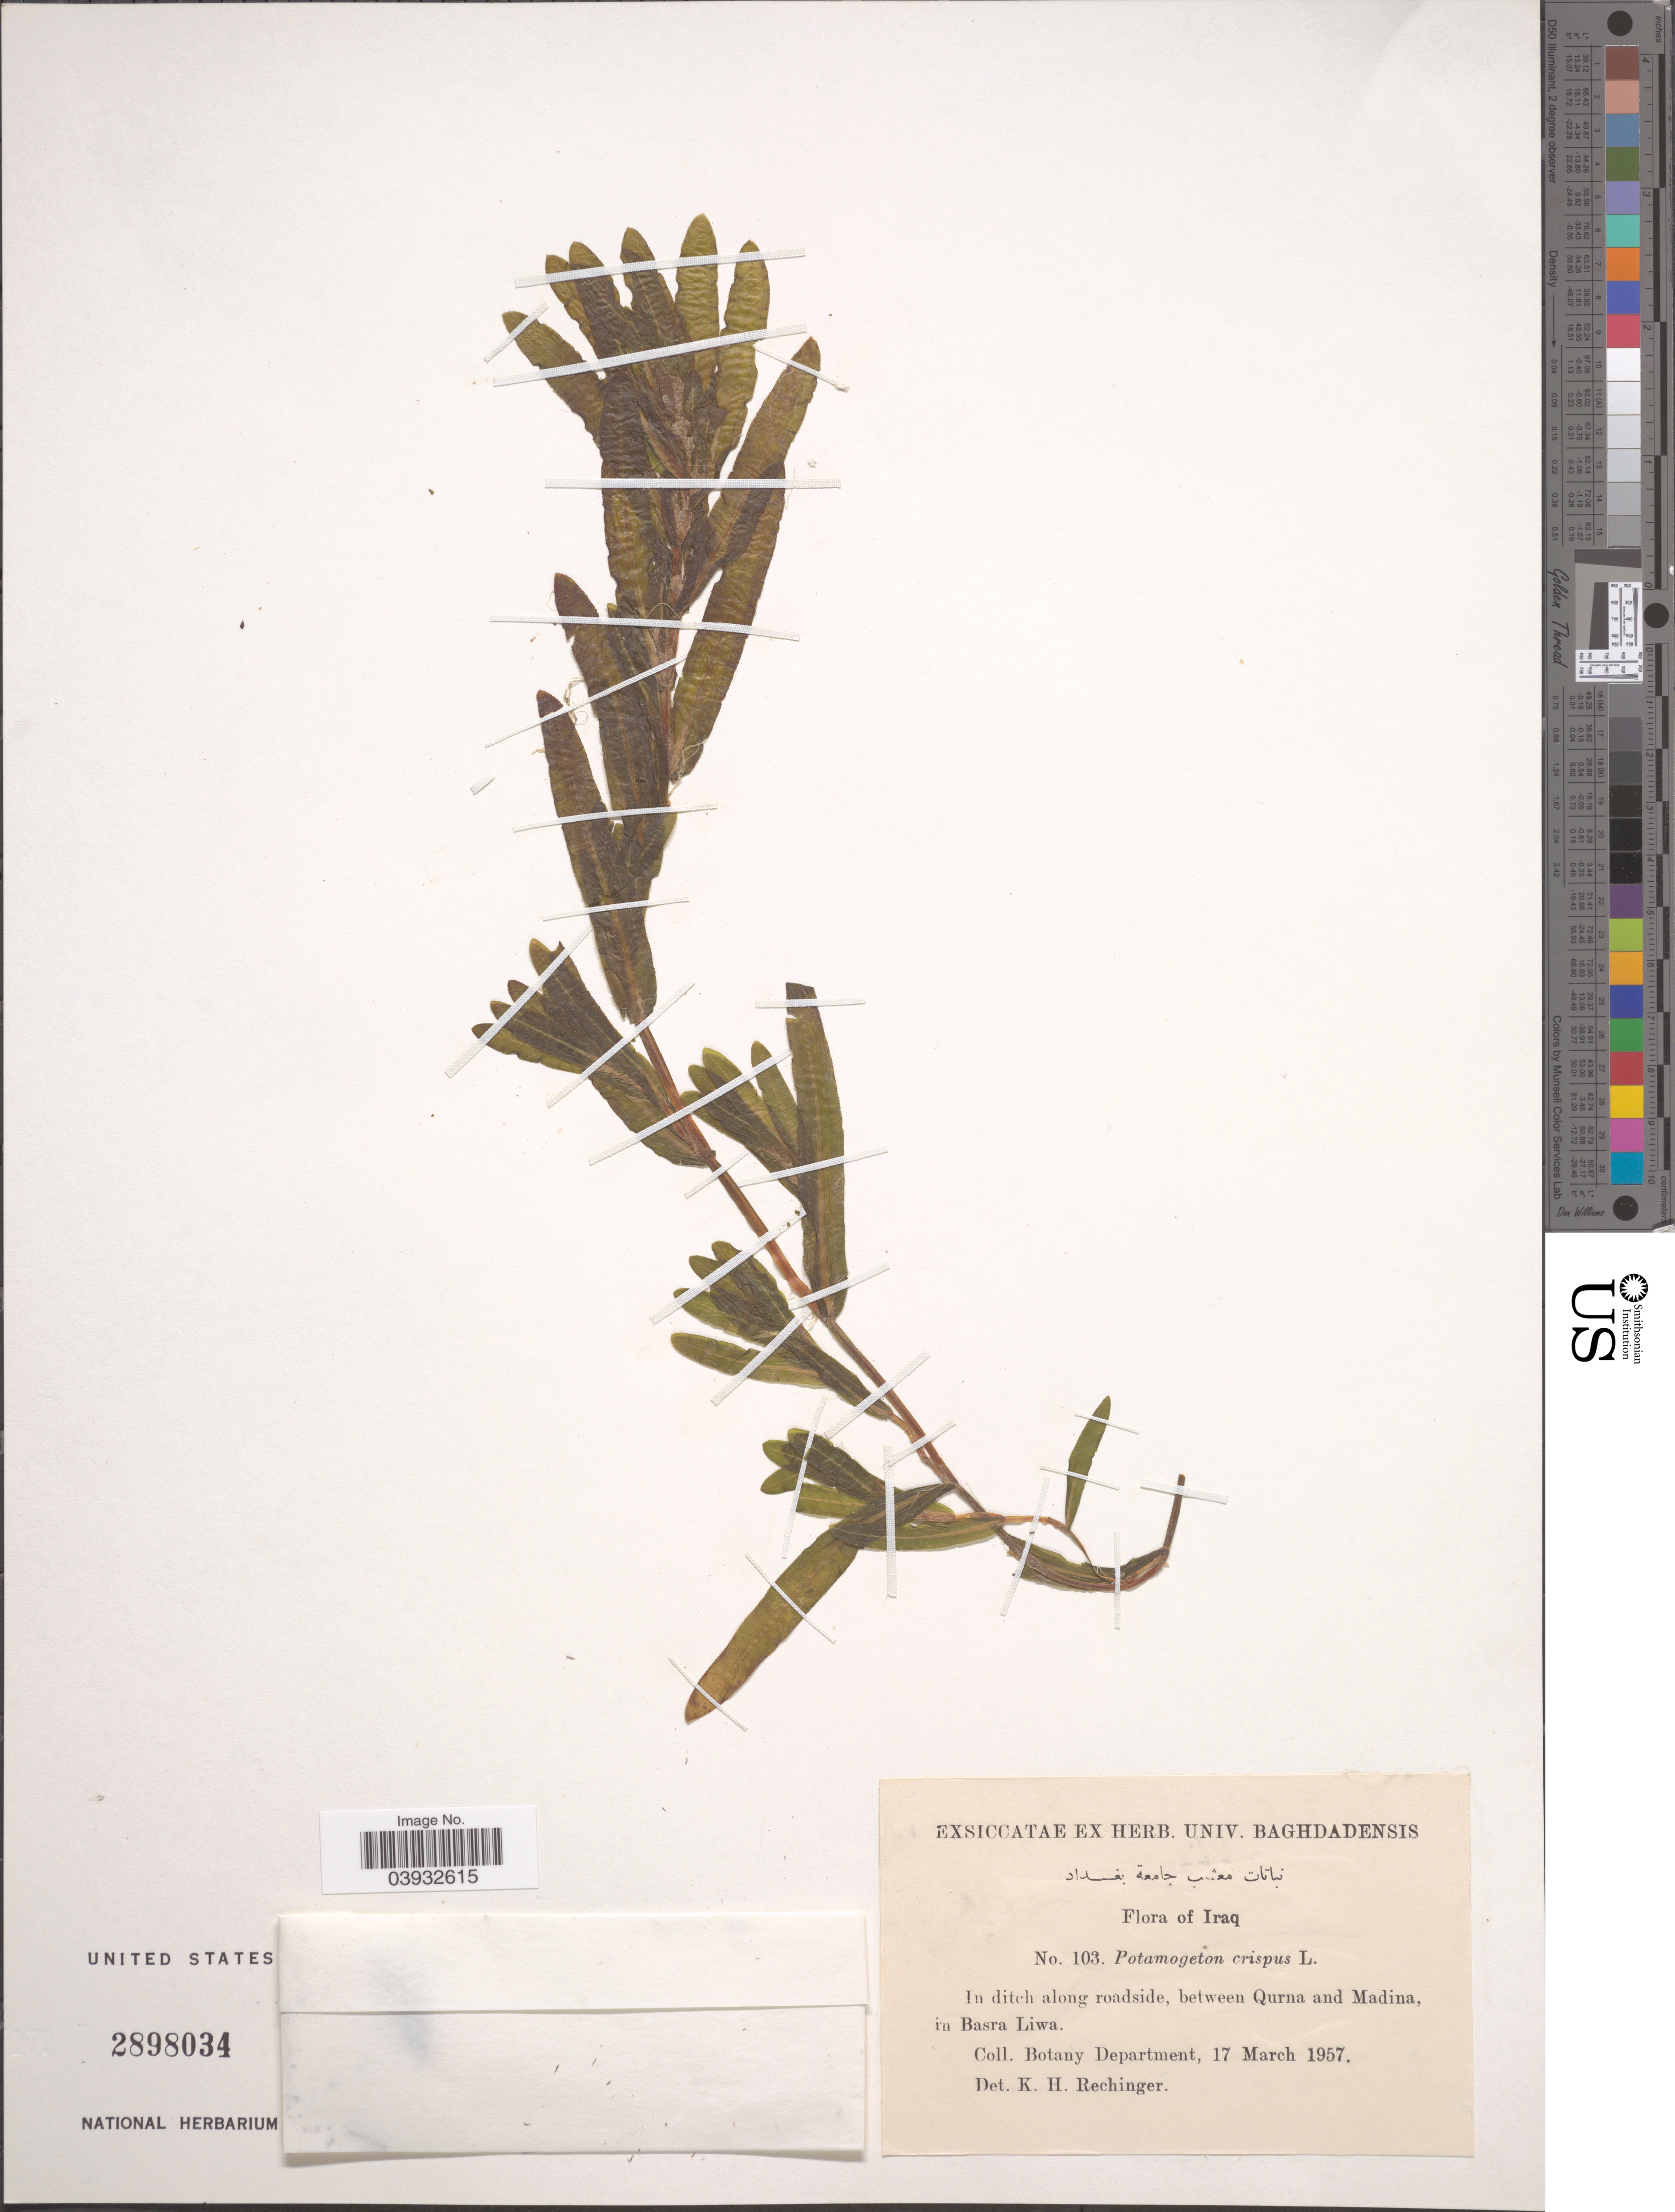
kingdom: Plantae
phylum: Tracheophyta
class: Liliopsida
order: Alismatales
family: Potamogetonaceae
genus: Potamogeton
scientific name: Potamogeton crispus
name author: L.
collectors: ex herb. Univ. Baghdadensis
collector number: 103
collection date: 1957-03-17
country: Iraq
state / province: Baghdad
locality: In ditch along roadside, between Qurna and Madina, in Basra Liwa.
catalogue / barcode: US 2898034